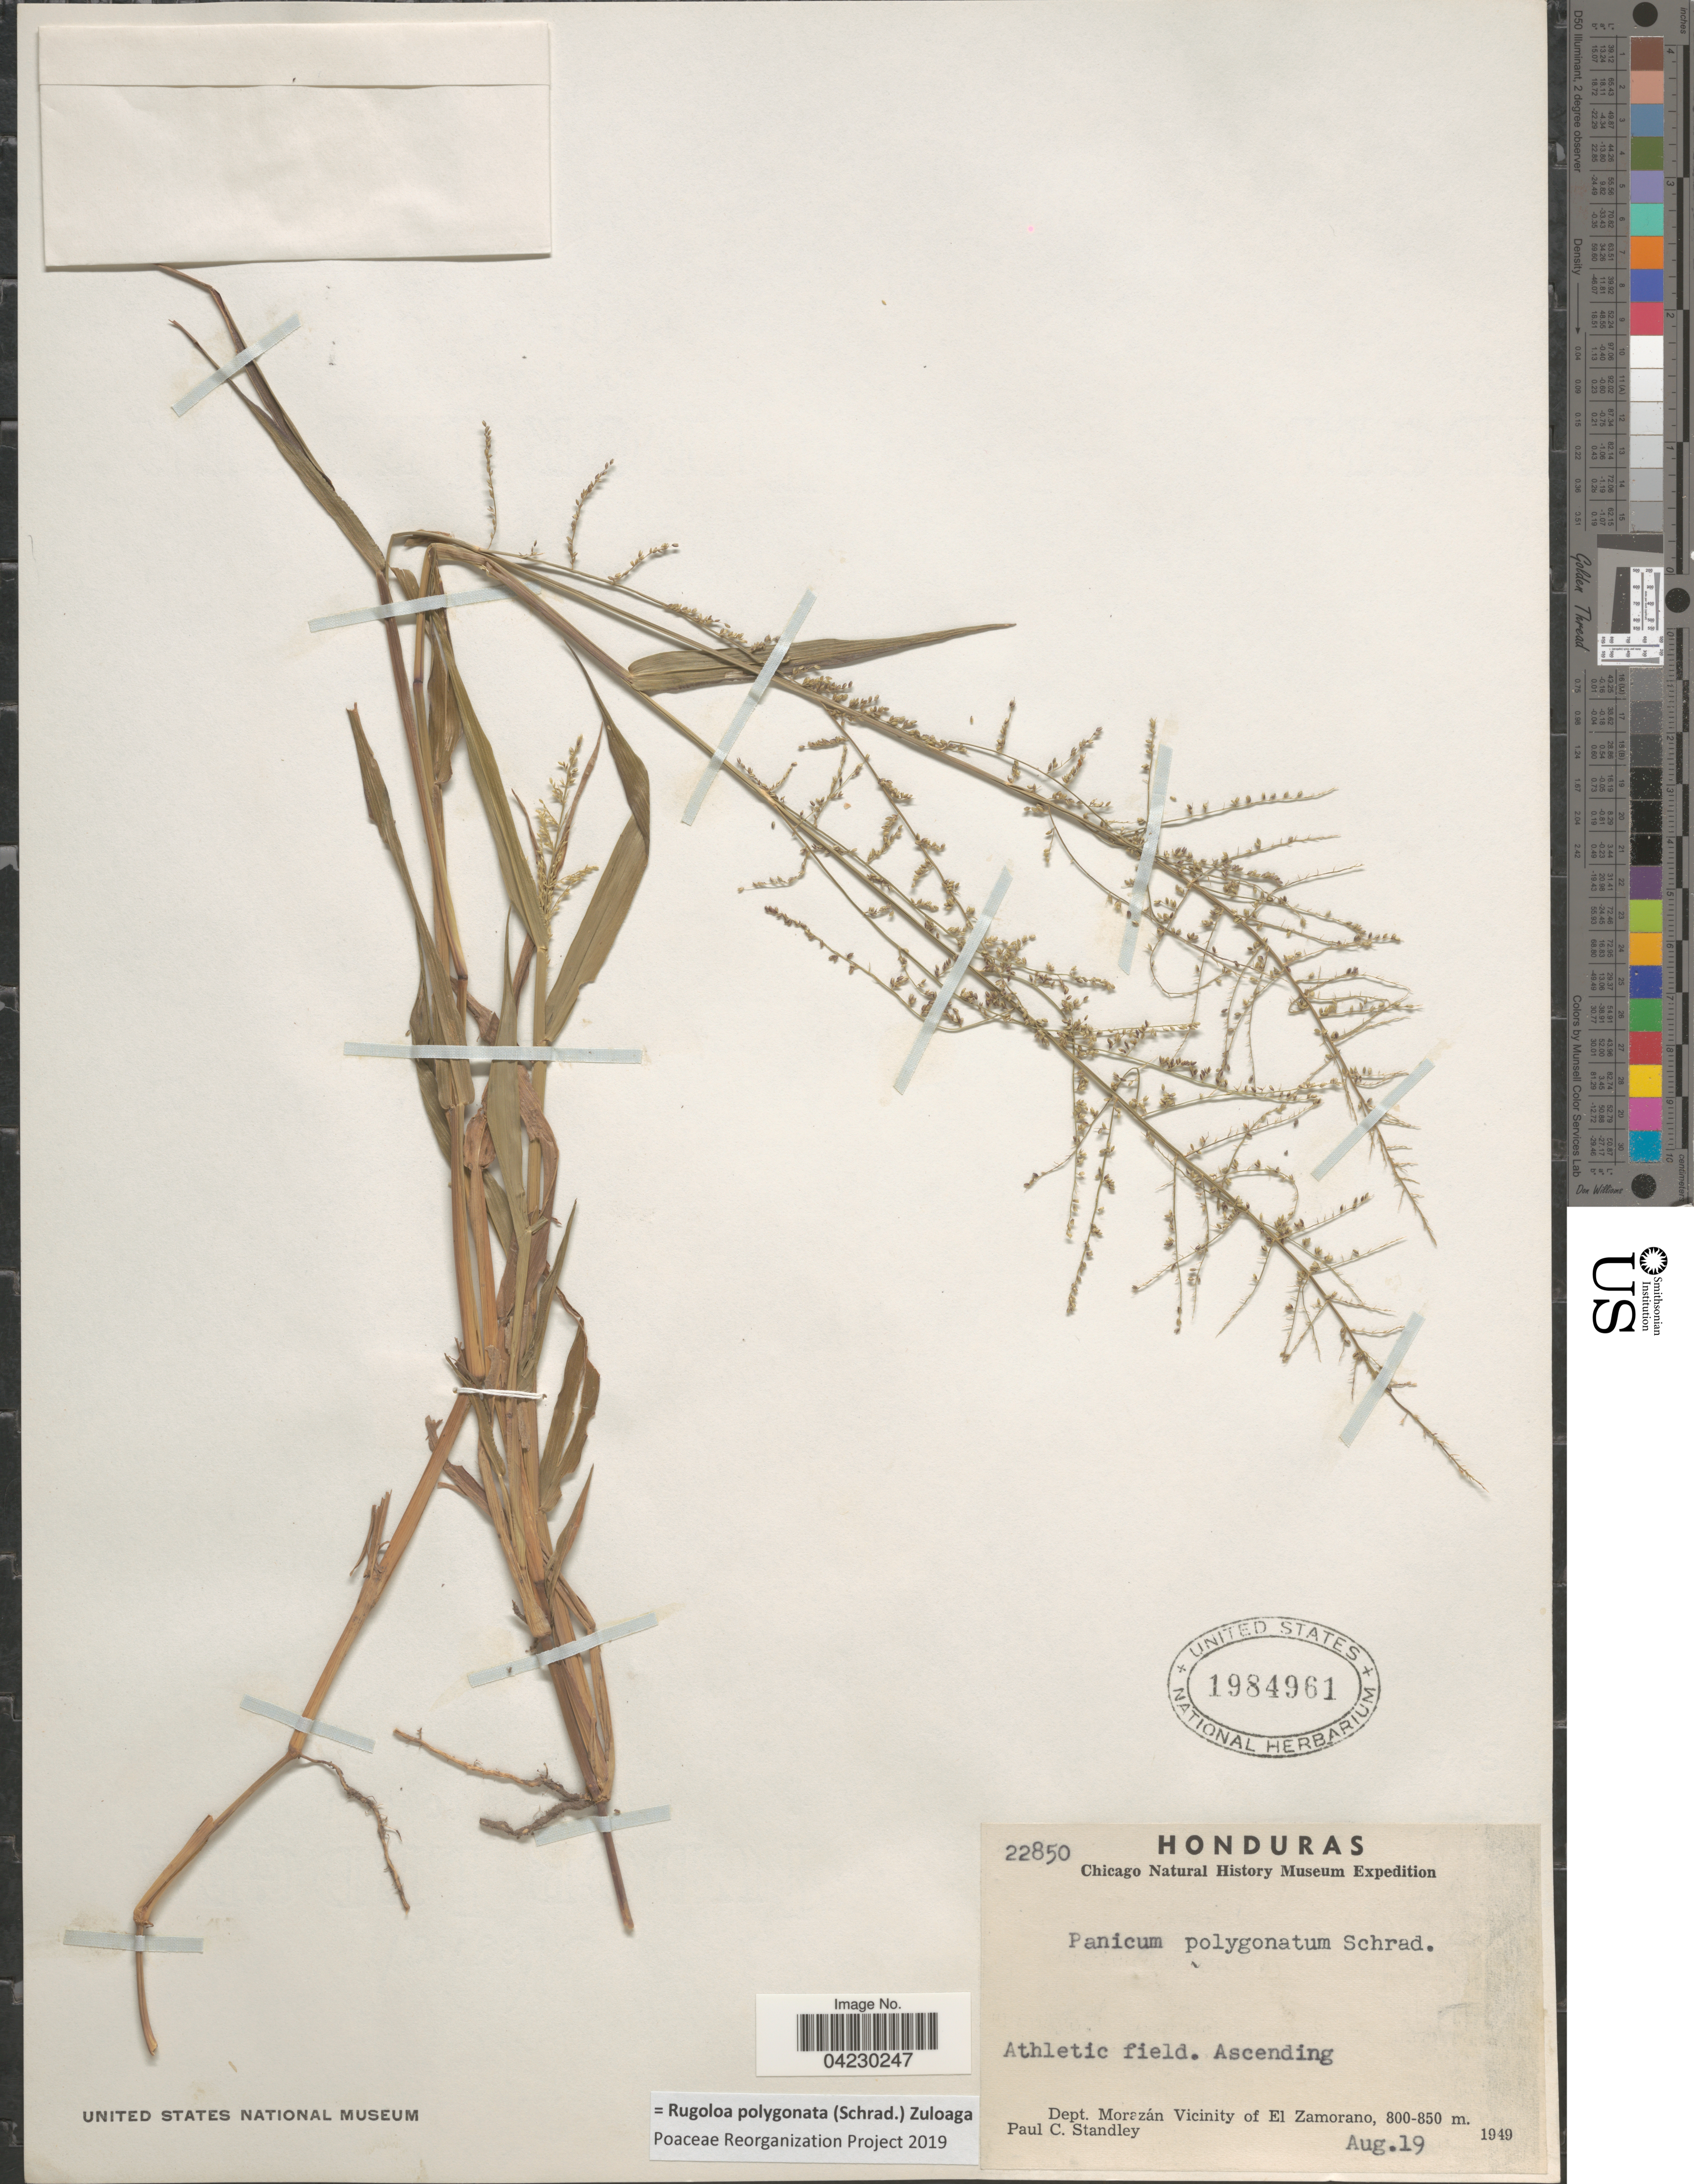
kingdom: Plantae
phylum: Tracheophyta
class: Liliopsida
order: Poales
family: Poaceae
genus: Rugoloa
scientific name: Rugoloa polygonata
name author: (Schrad.) Zuloaga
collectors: P. C. Standley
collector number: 22850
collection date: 1949-08-19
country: Honduras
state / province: Fco. Morazán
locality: Chicago Natural History Museum Expedition. Dept. Morazán Vicinity of El Zamorano.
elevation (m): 800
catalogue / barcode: US 1984961